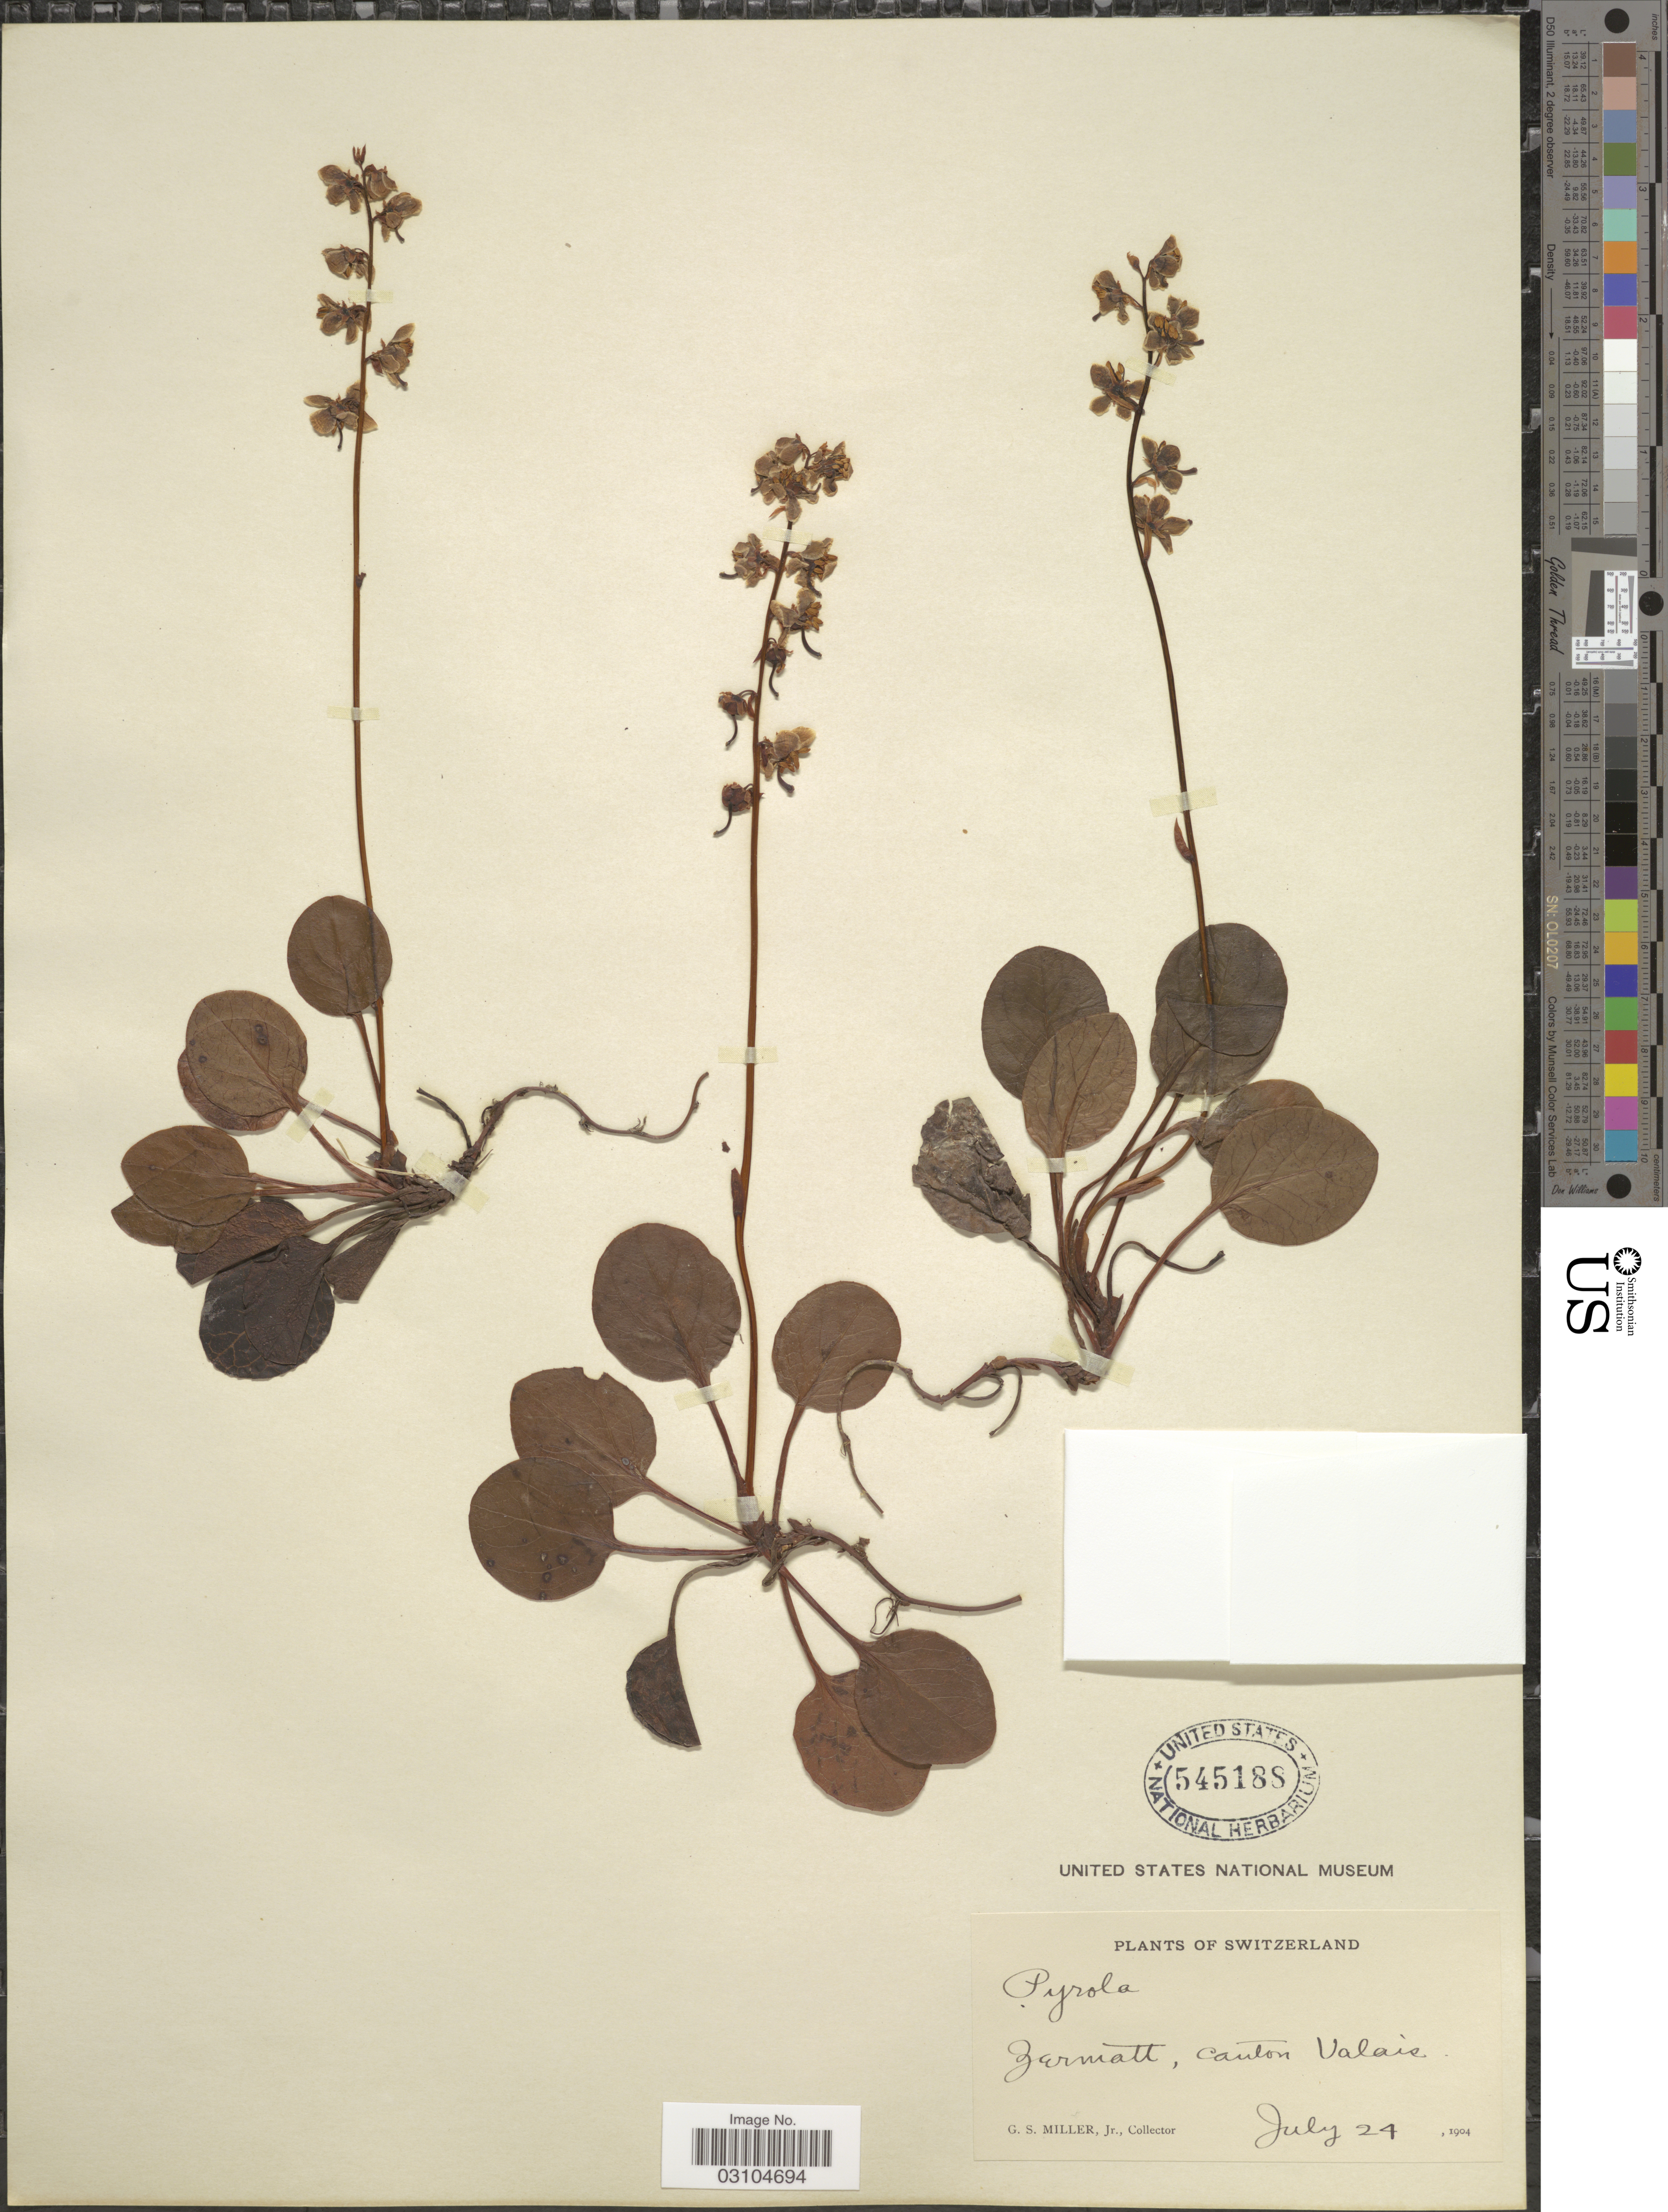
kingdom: Plantae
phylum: Tracheophyta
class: Magnoliopsida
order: Ericales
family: Ericaceae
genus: Pyrola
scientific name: Pyrola rotundifolia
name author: L.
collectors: G. S. Miller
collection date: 1904-07-24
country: Switzerland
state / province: Valais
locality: Zarmatt, Canton Valais.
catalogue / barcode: US 545188